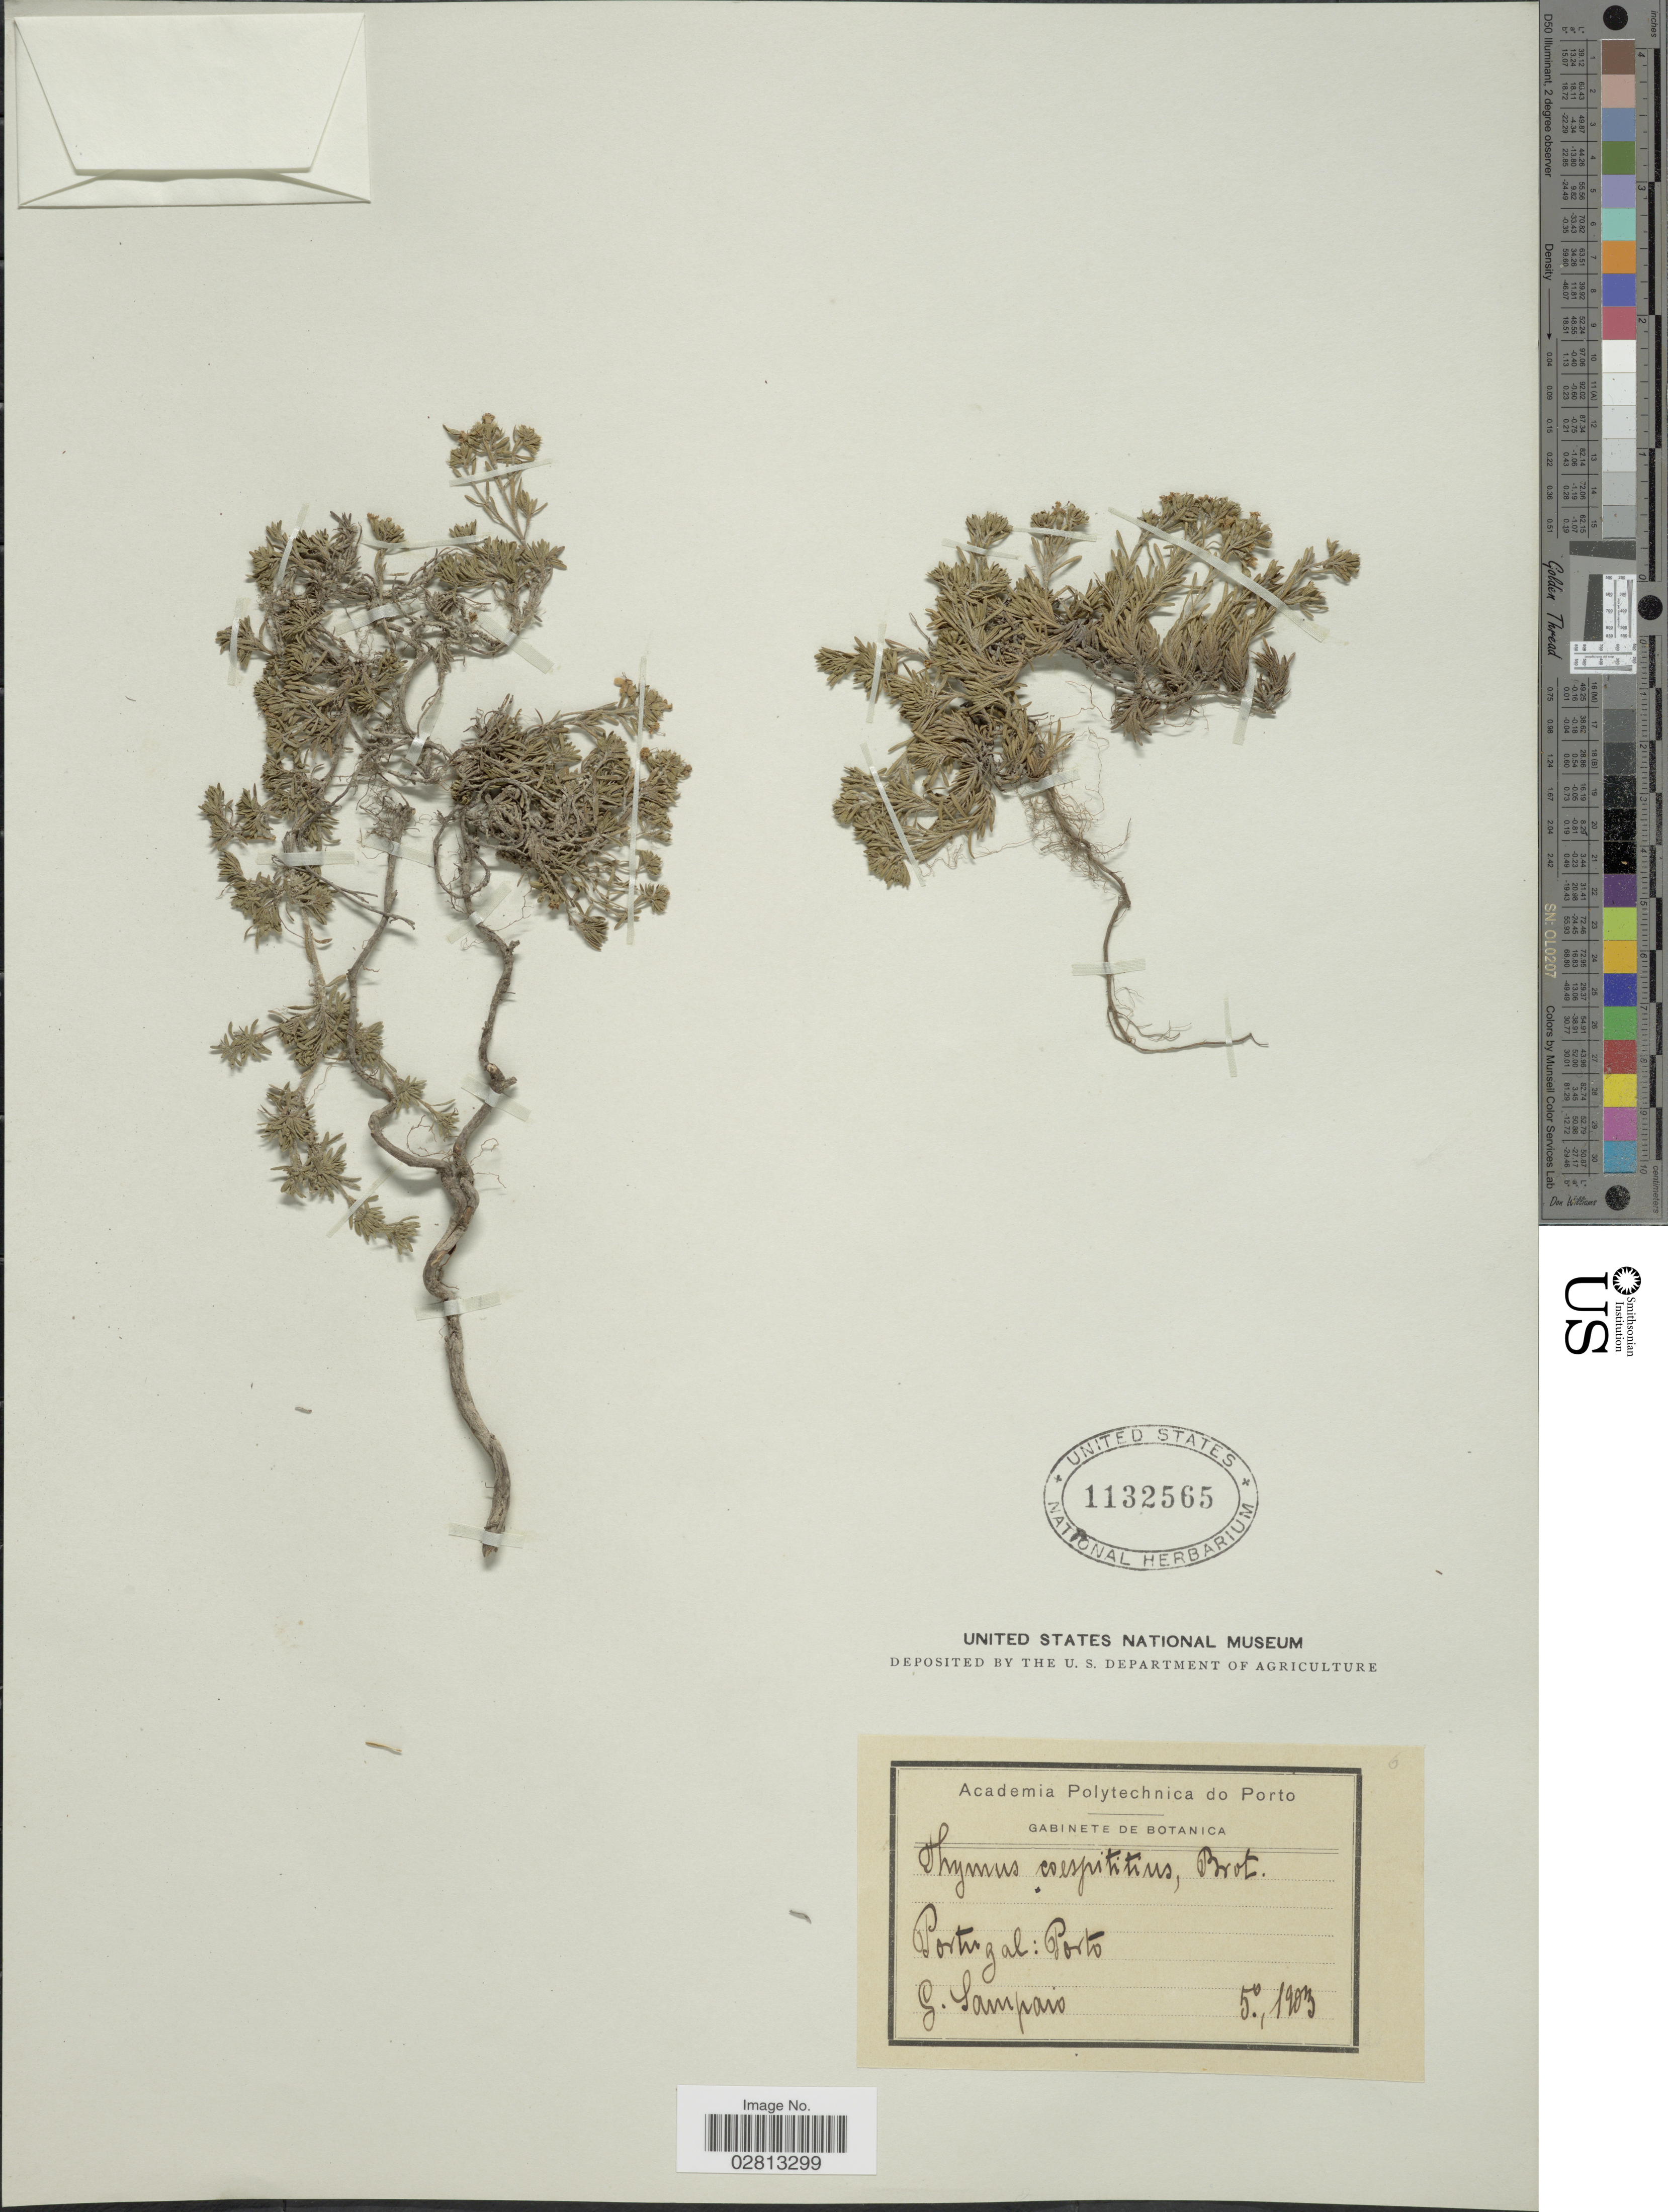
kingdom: Plantae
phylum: Tracheophyta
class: Magnoliopsida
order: Lamiales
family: Lamiaceae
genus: Thymus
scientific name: Thymus caespititius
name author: Brot.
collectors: G. A. Sampaio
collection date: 1903-05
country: Portugal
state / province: Porto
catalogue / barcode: US 1132565